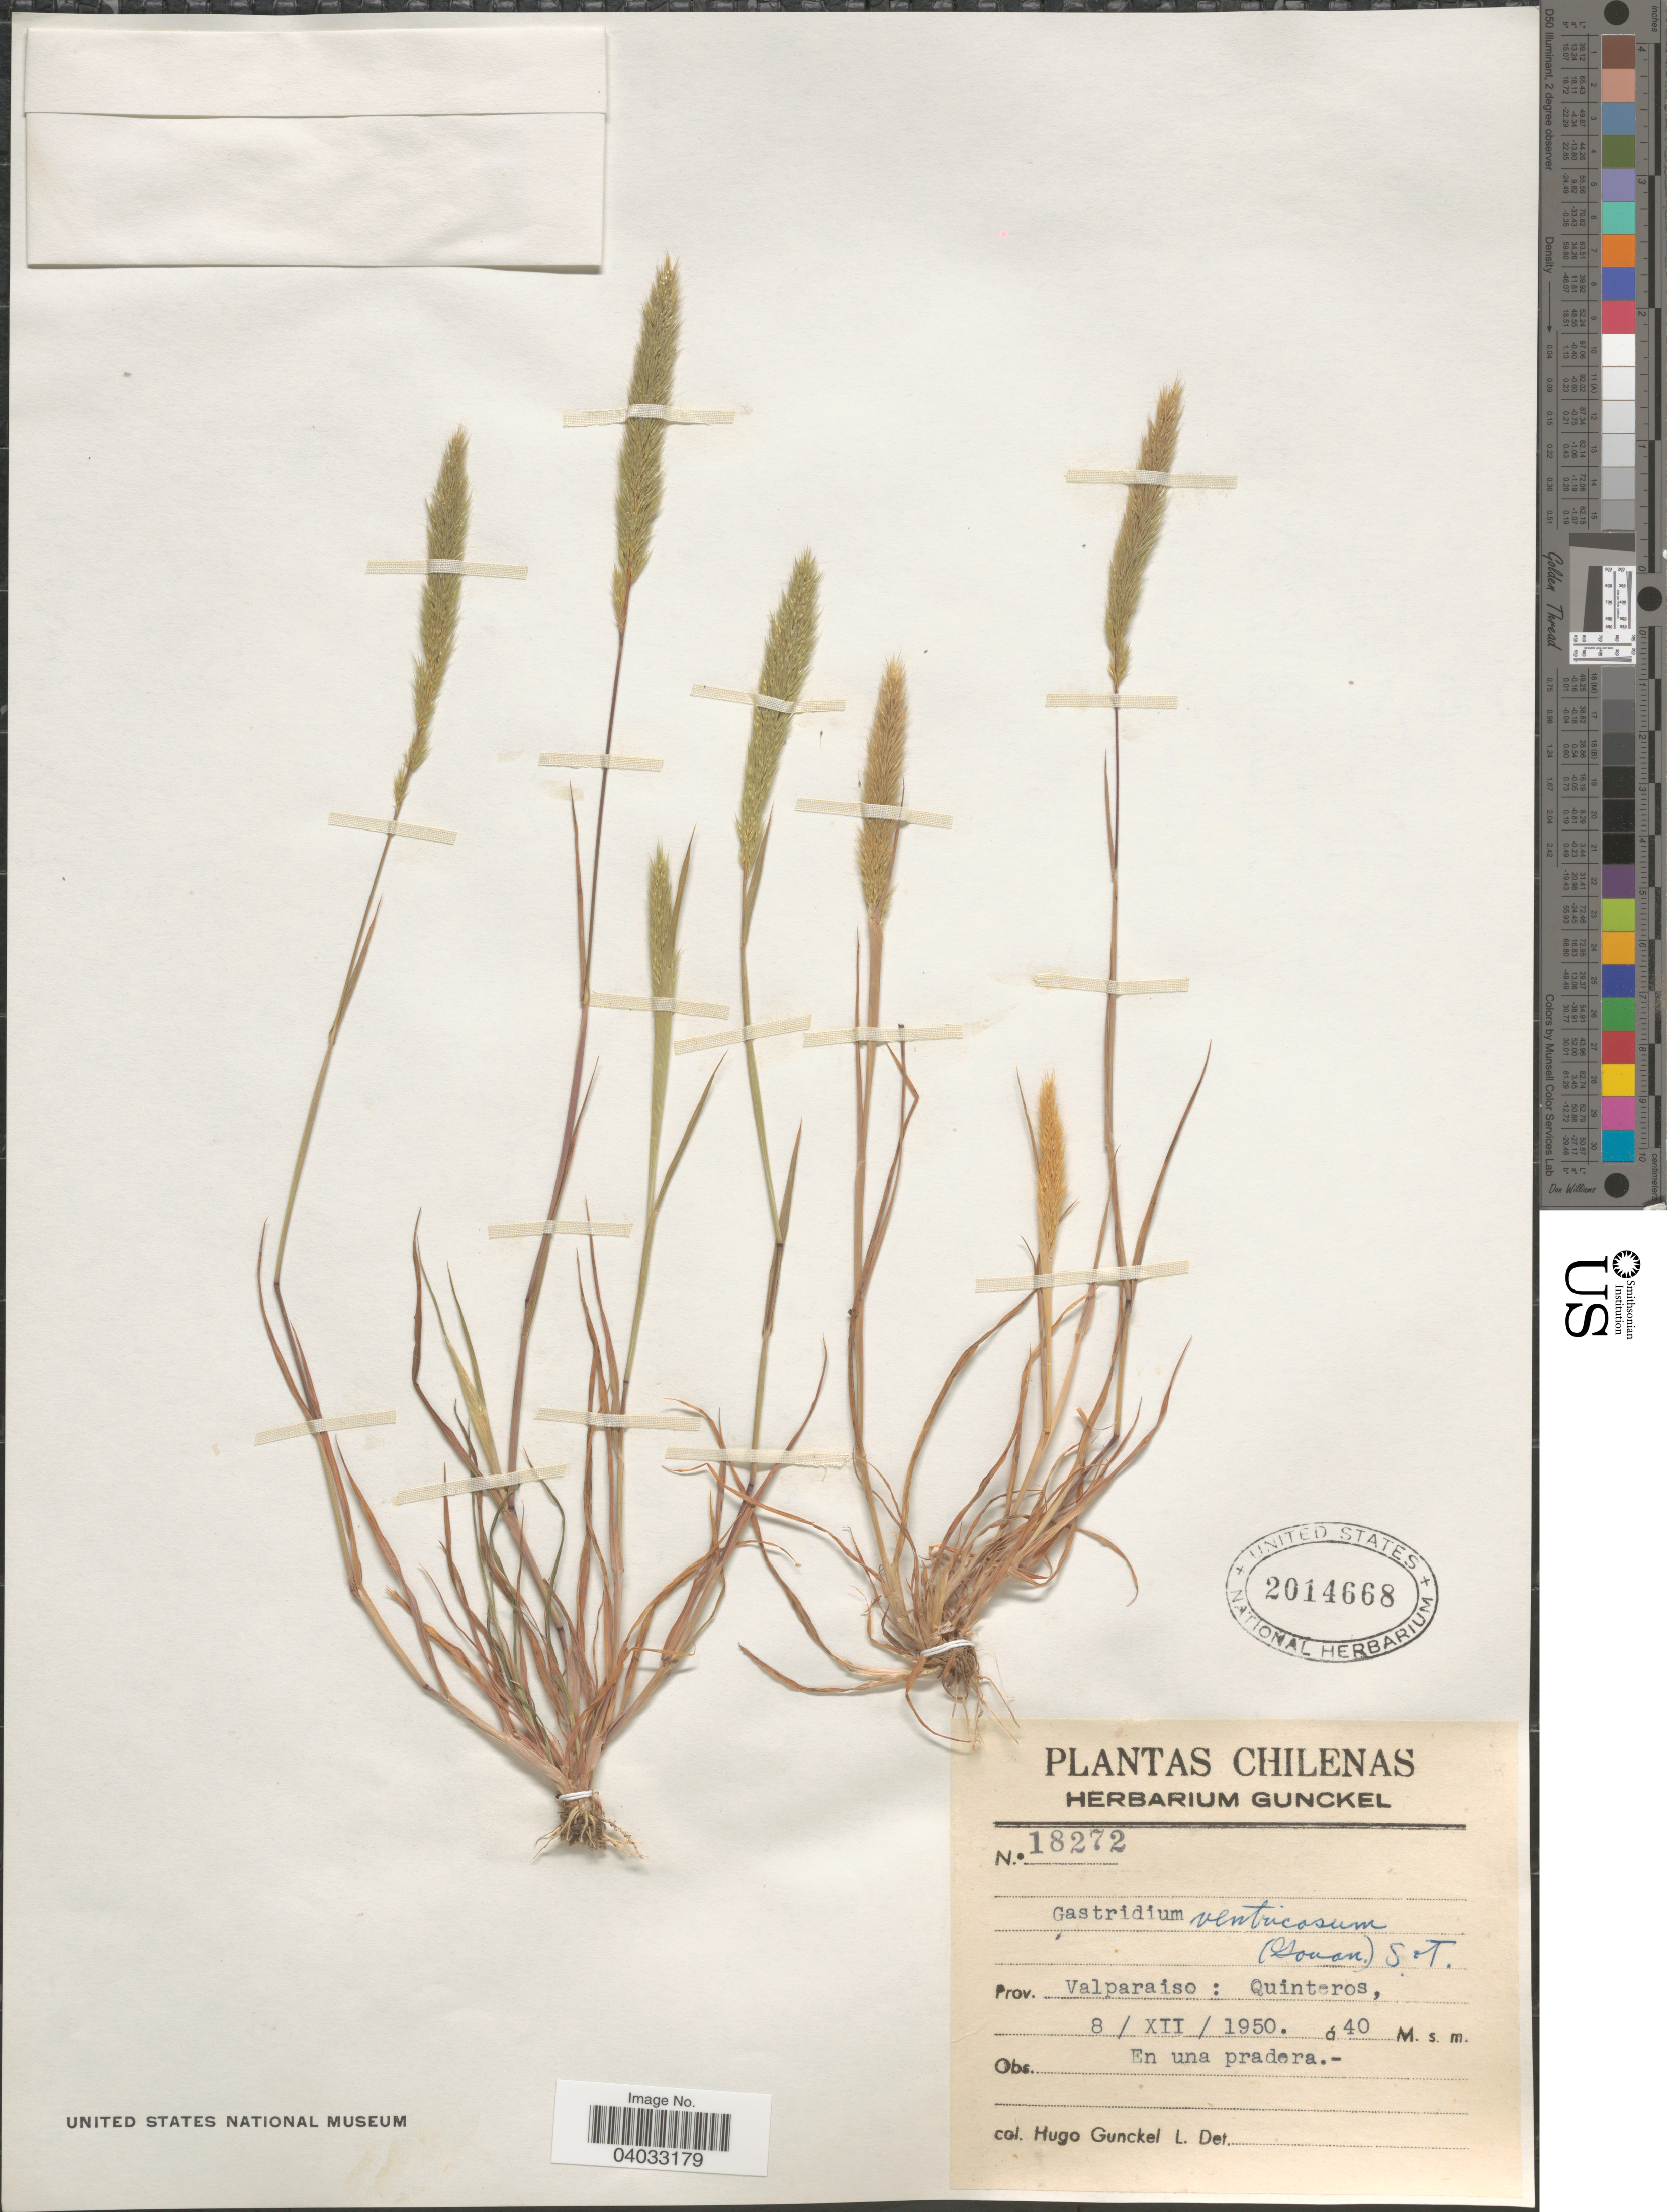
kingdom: Plantae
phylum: Tracheophyta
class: Liliopsida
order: Poales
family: Poaceae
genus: Gastridium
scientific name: Gastridium ventricosum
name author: (Gouan) Schinz & Thell.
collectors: H. Gunckel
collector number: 18272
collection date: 1950-12-08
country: Chile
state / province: Valparaíso (V)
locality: Quinteros.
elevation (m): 40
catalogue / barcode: US 2014668